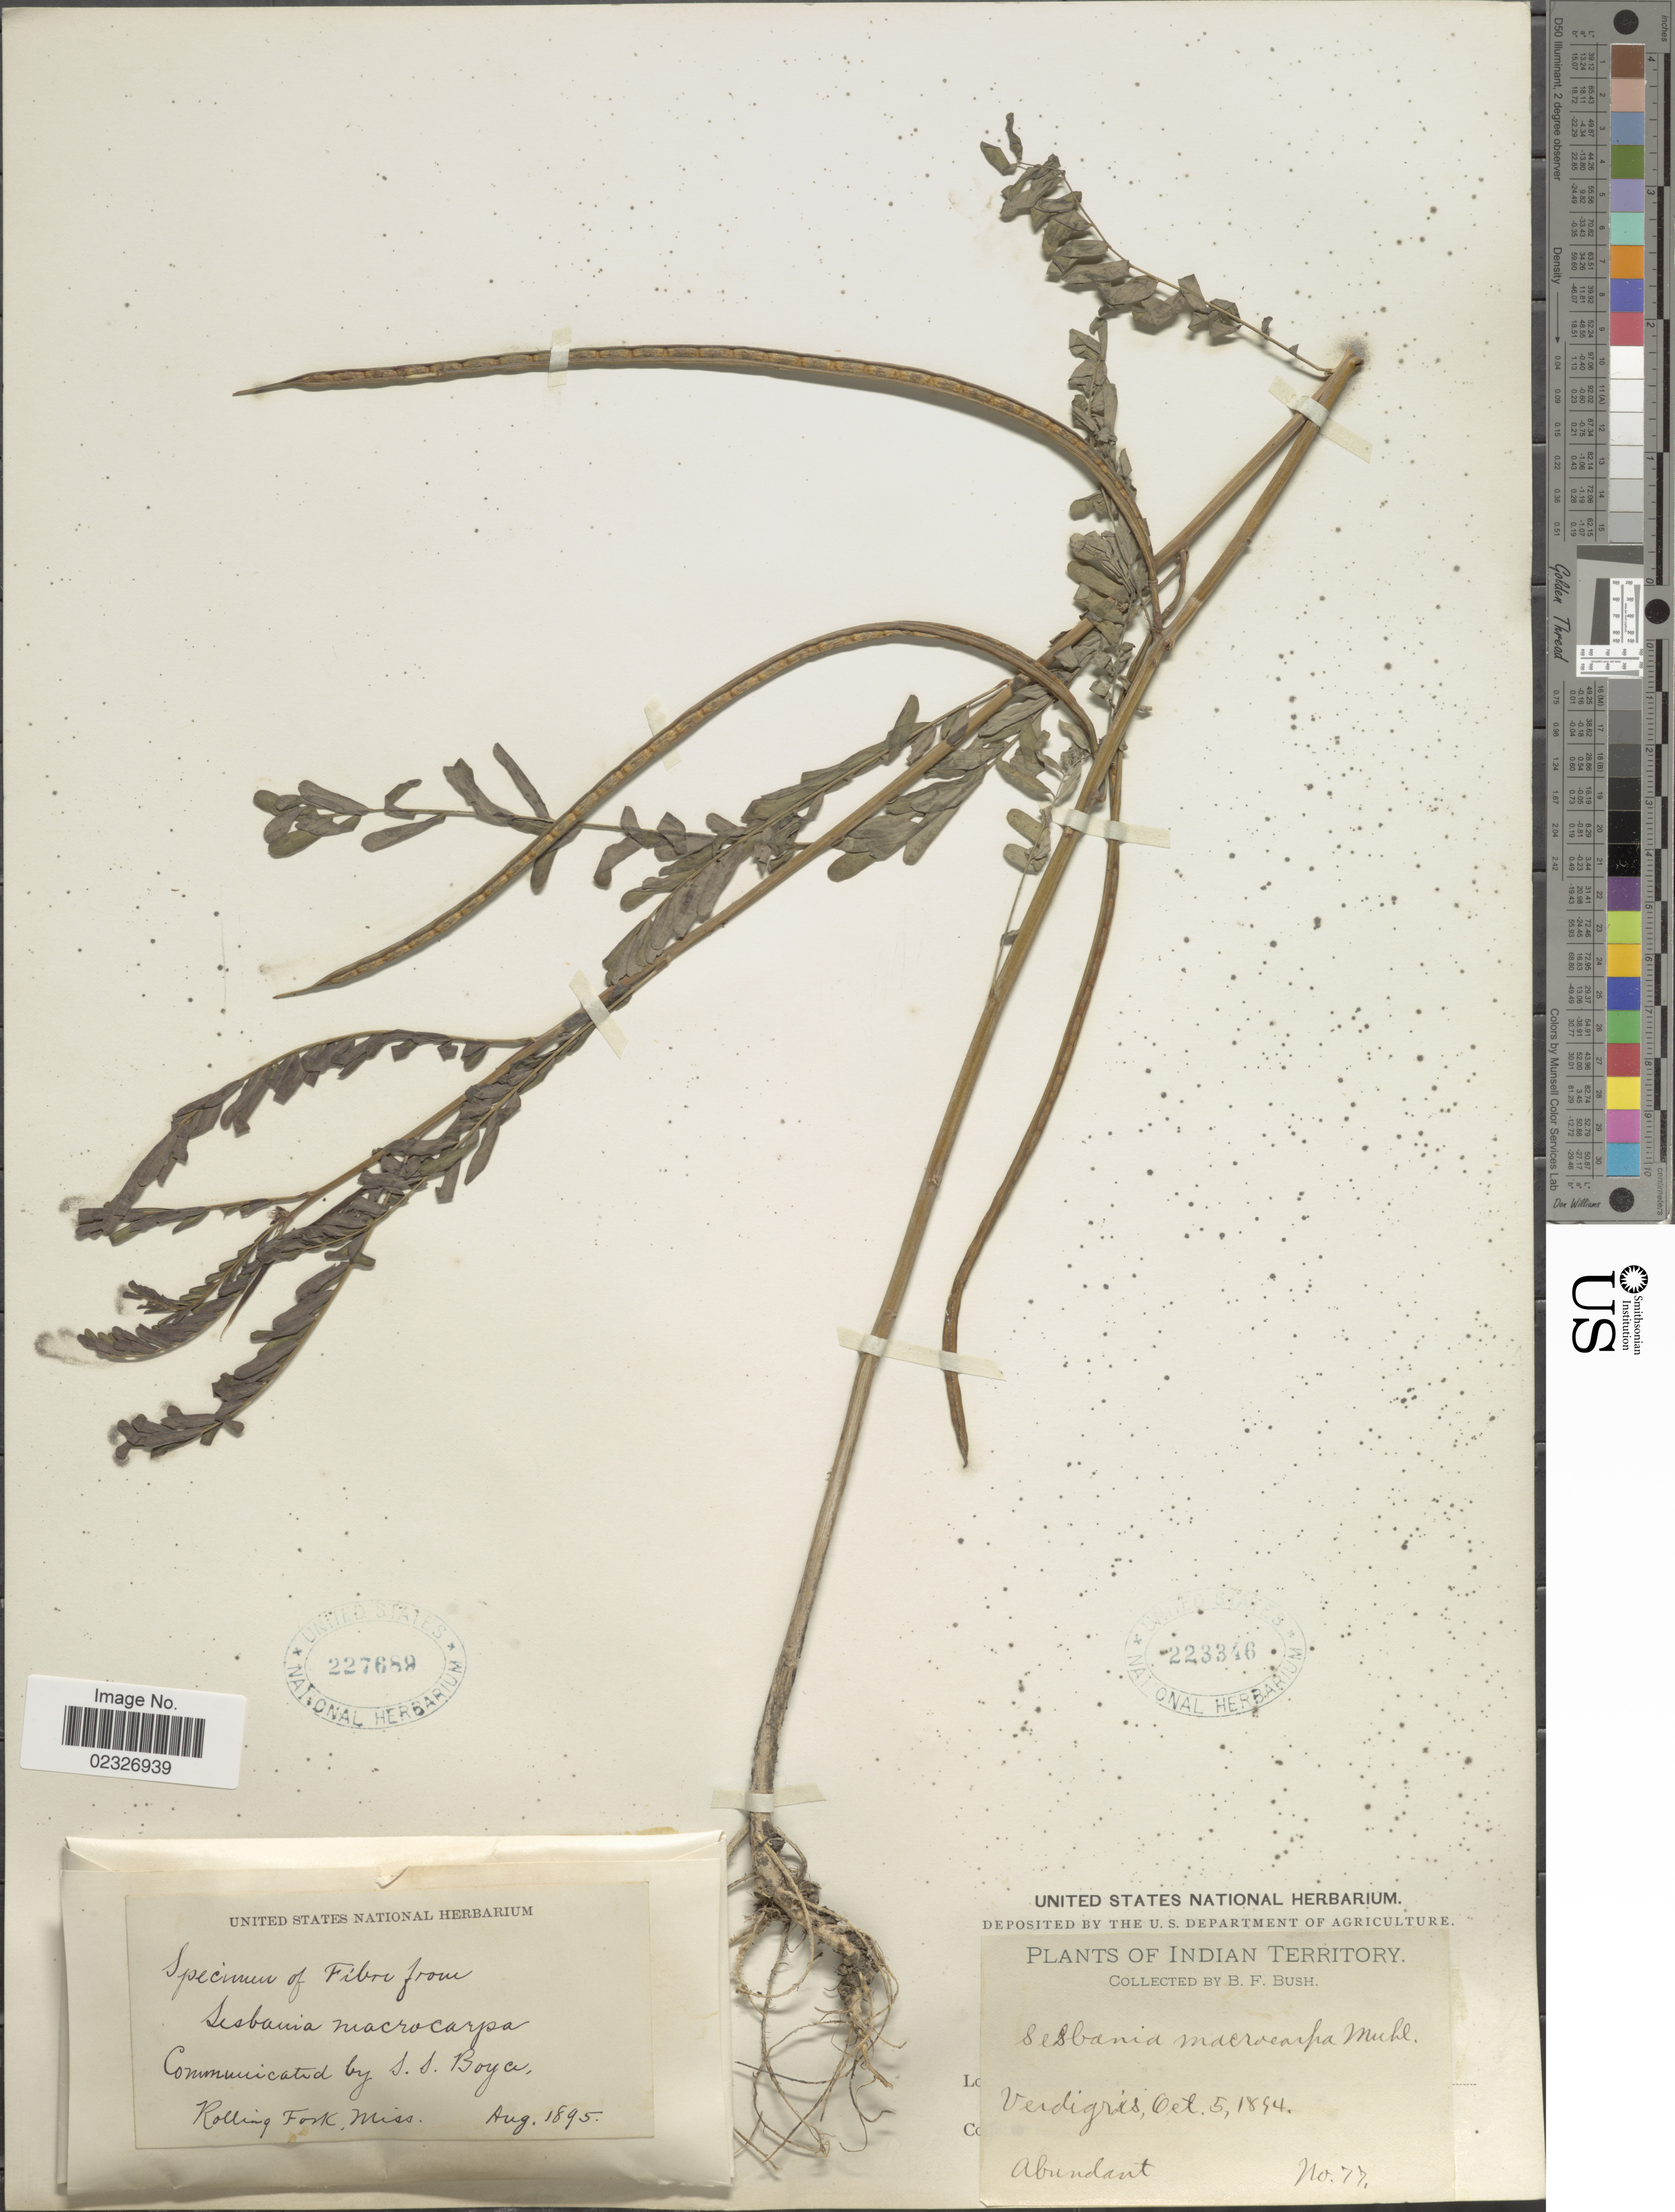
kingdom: Plantae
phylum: Tracheophyta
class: Magnoliopsida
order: Fabales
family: Fabaceae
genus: Sesbania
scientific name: Sesbania exaltata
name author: (Raf.) Cory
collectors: S. Boyce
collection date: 1895-08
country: United States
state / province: Mississippi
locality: Rolling Fork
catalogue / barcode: US 227689